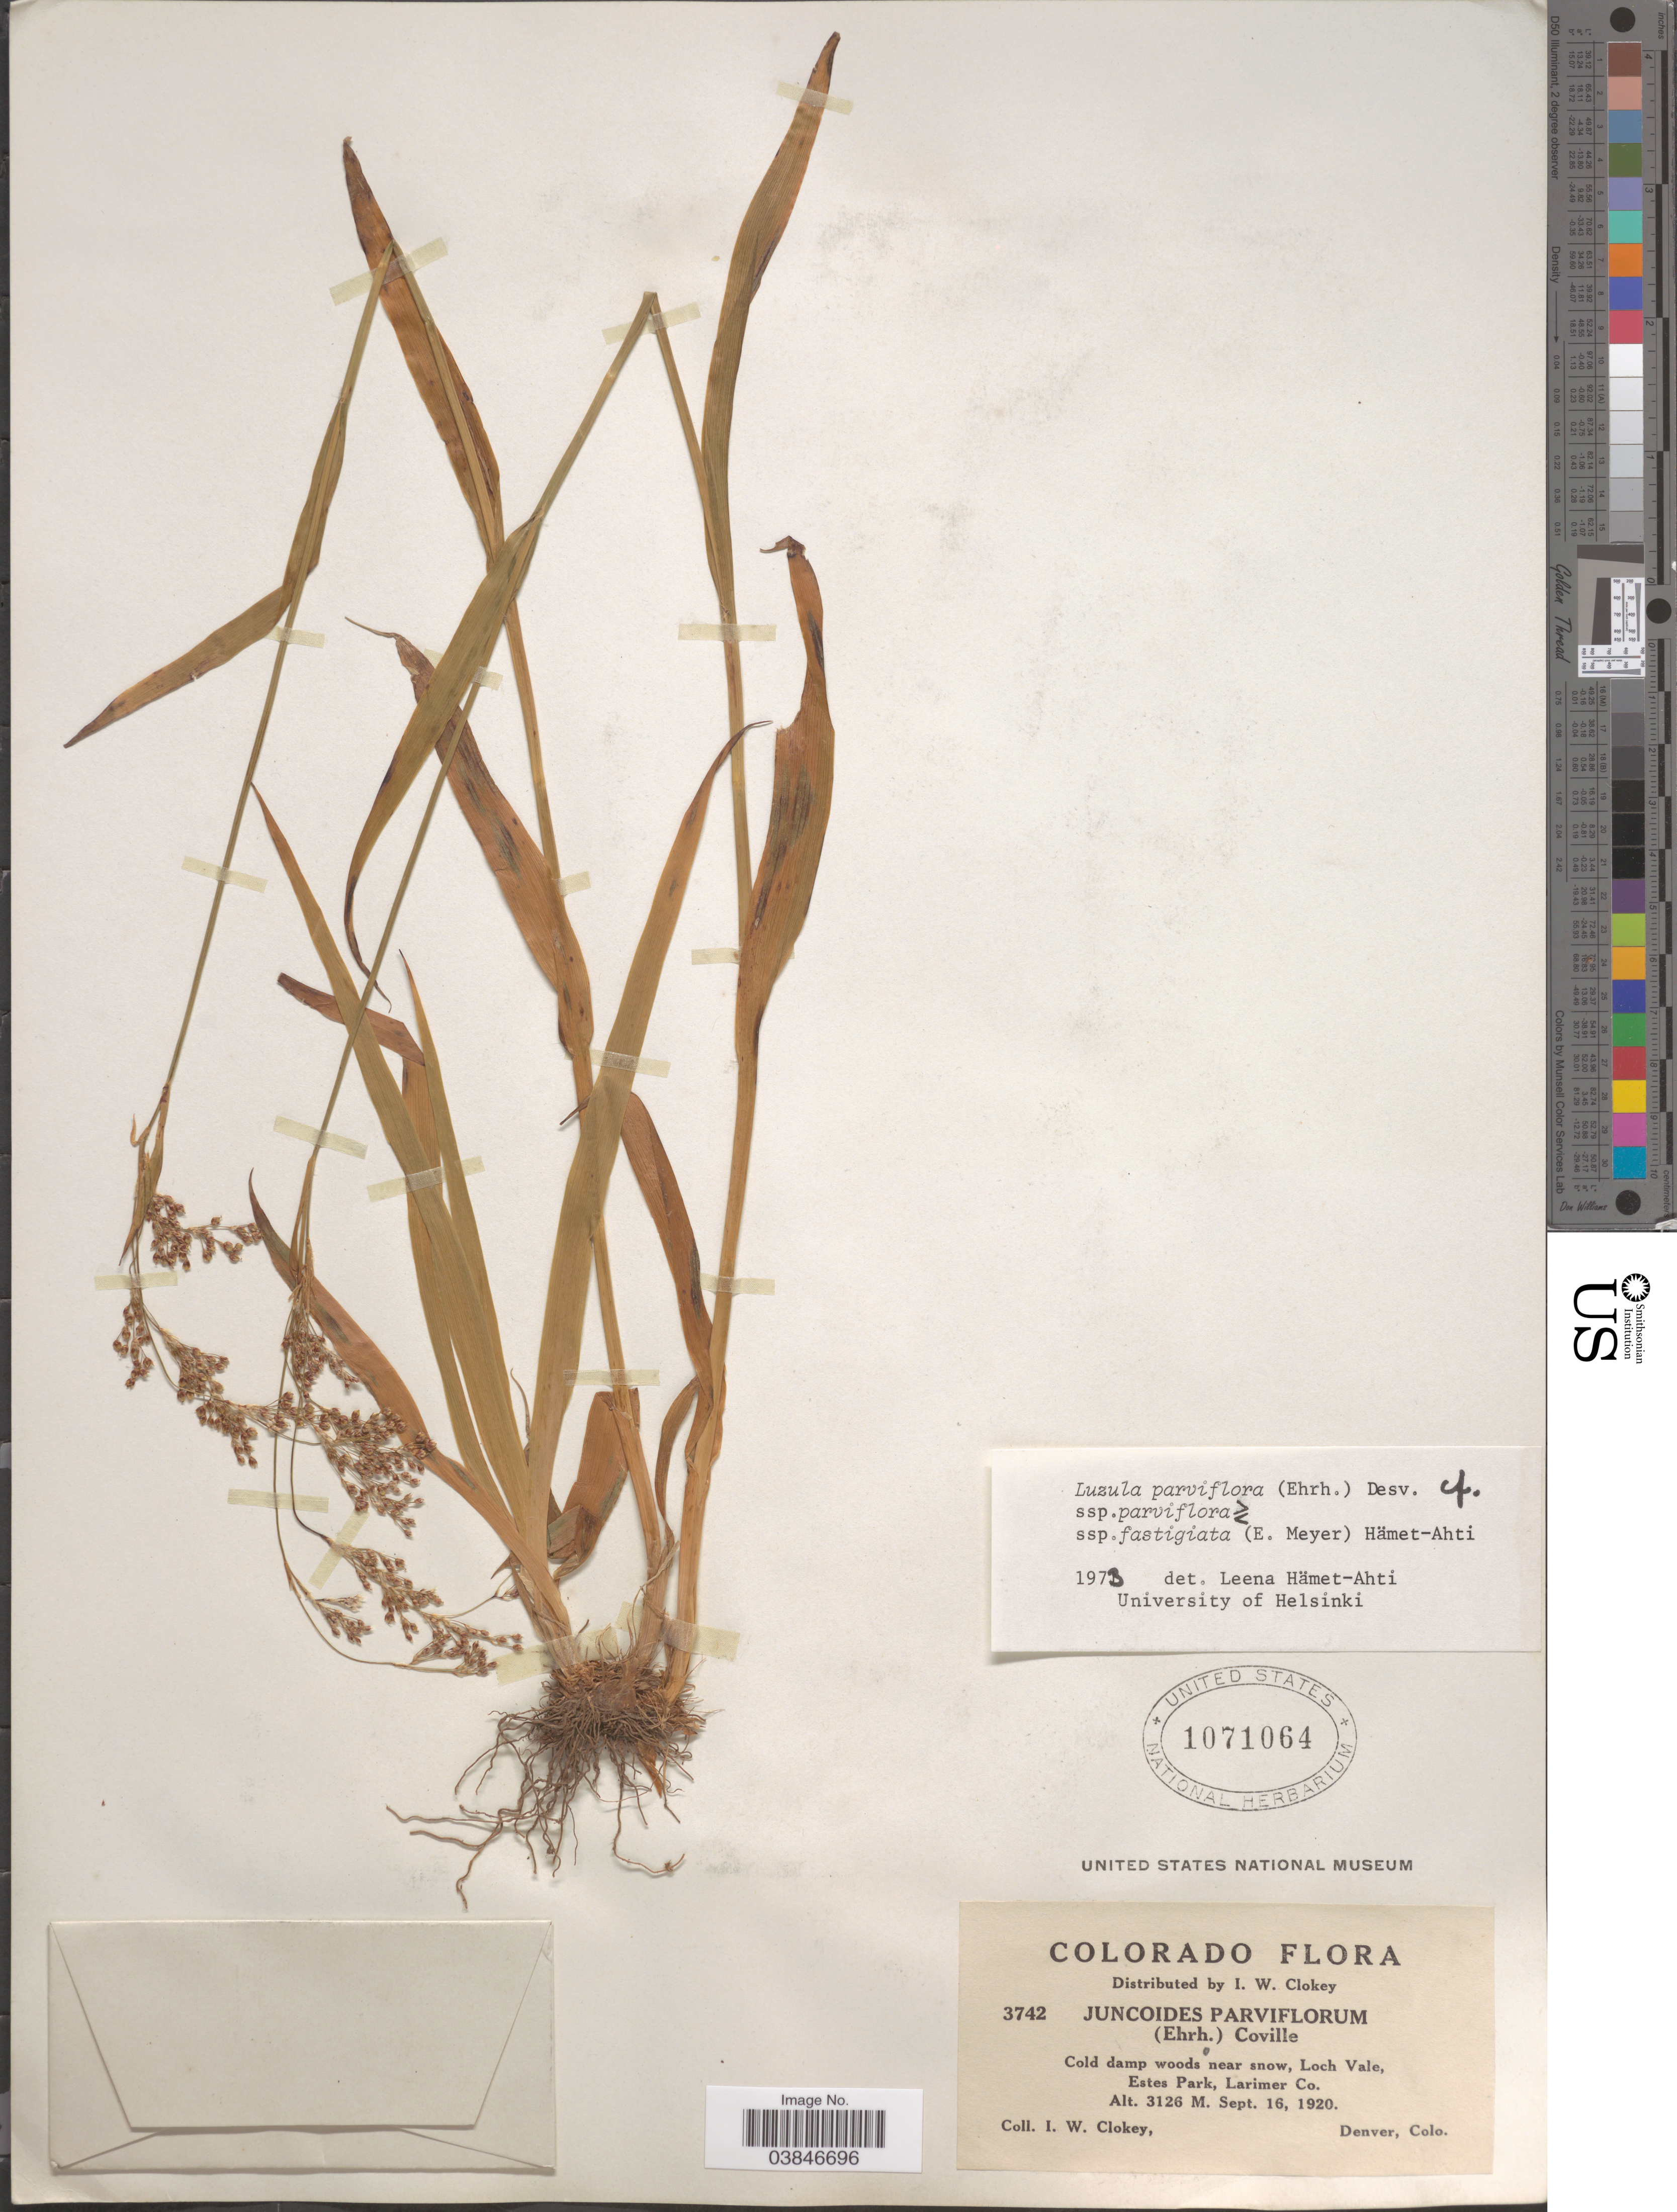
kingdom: Plantae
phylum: Tracheophyta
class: Liliopsida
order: Poales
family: Juncaceae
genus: Luzula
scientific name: Luzula parviflora subsp. parviflora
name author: (Ehrh.) Desv.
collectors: I. W. Clokey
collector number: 3742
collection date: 1920-09-16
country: United States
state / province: Colorado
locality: Near snow, Loch Vale, Estes Park, Larimer Co.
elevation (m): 3126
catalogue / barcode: US 1071064